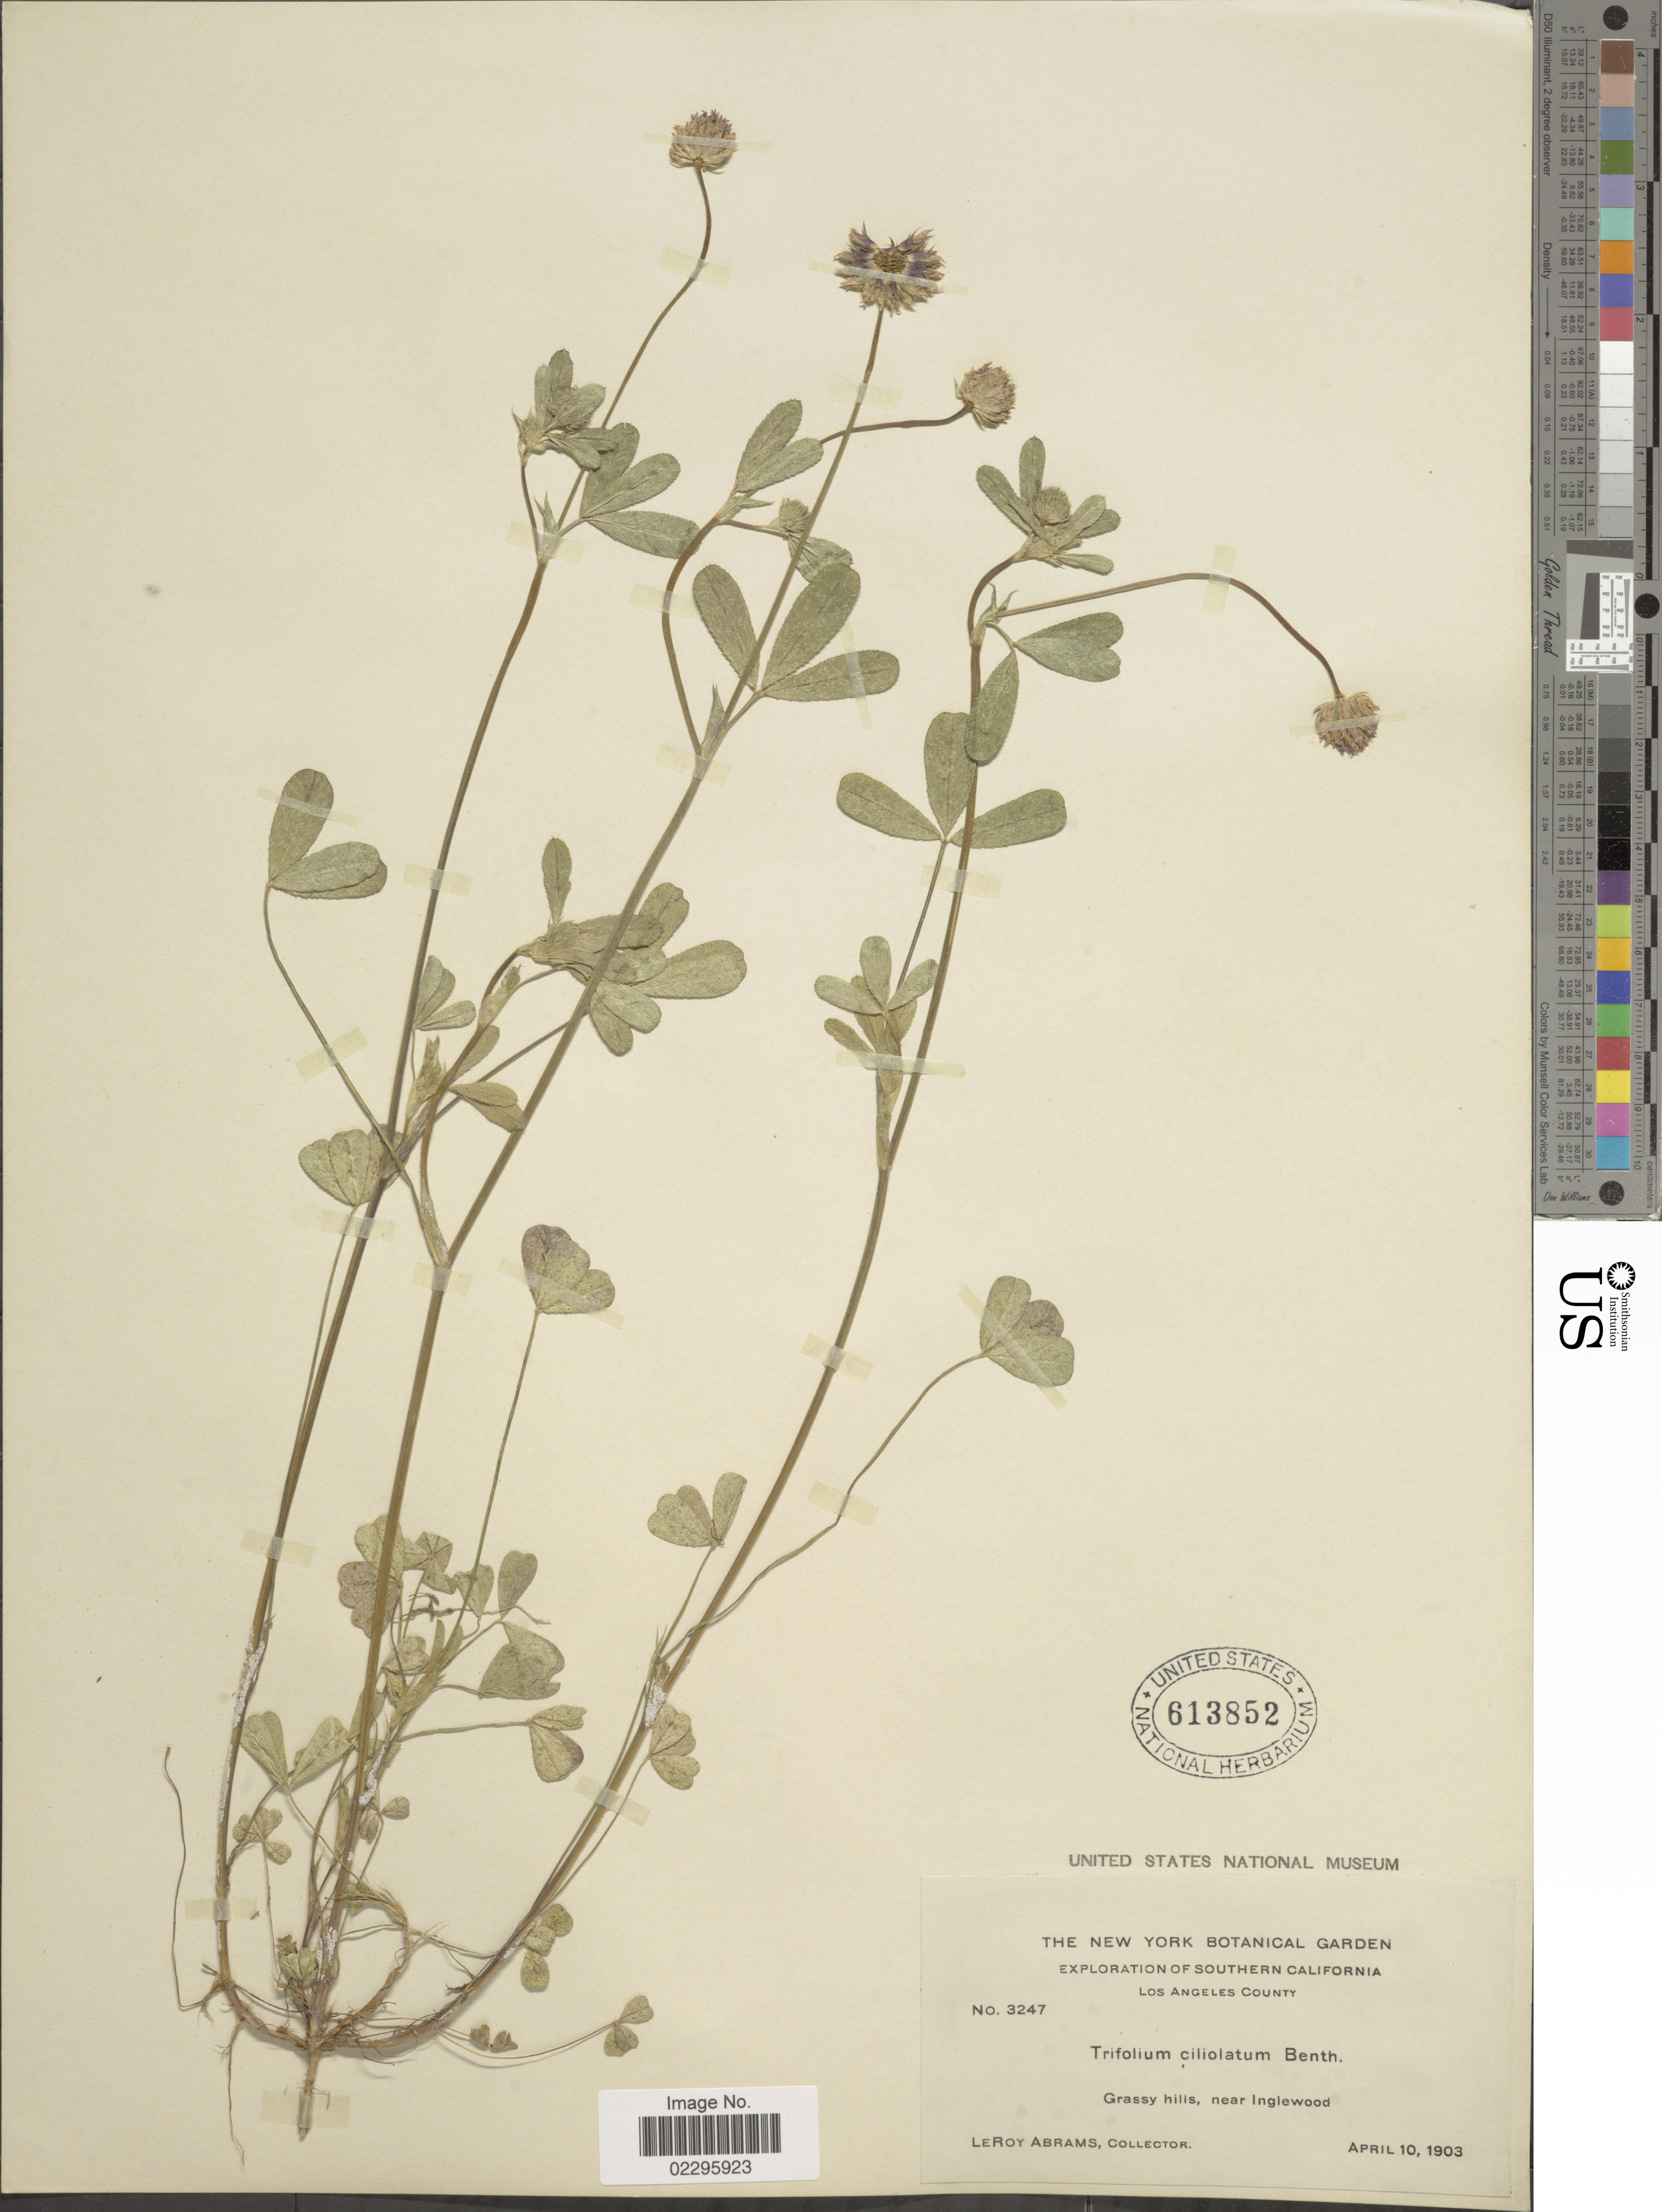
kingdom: Plantae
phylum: Tracheophyta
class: Magnoliopsida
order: Fabales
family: Fabaceae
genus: Trifolium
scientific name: Trifolium ciliolatum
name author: Benth.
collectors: L. Abrams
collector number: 3247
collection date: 1903-04-10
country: United States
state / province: California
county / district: Los Angeles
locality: Southern California, Los Angeles County, grassy hills, near Inglewood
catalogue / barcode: US 613852